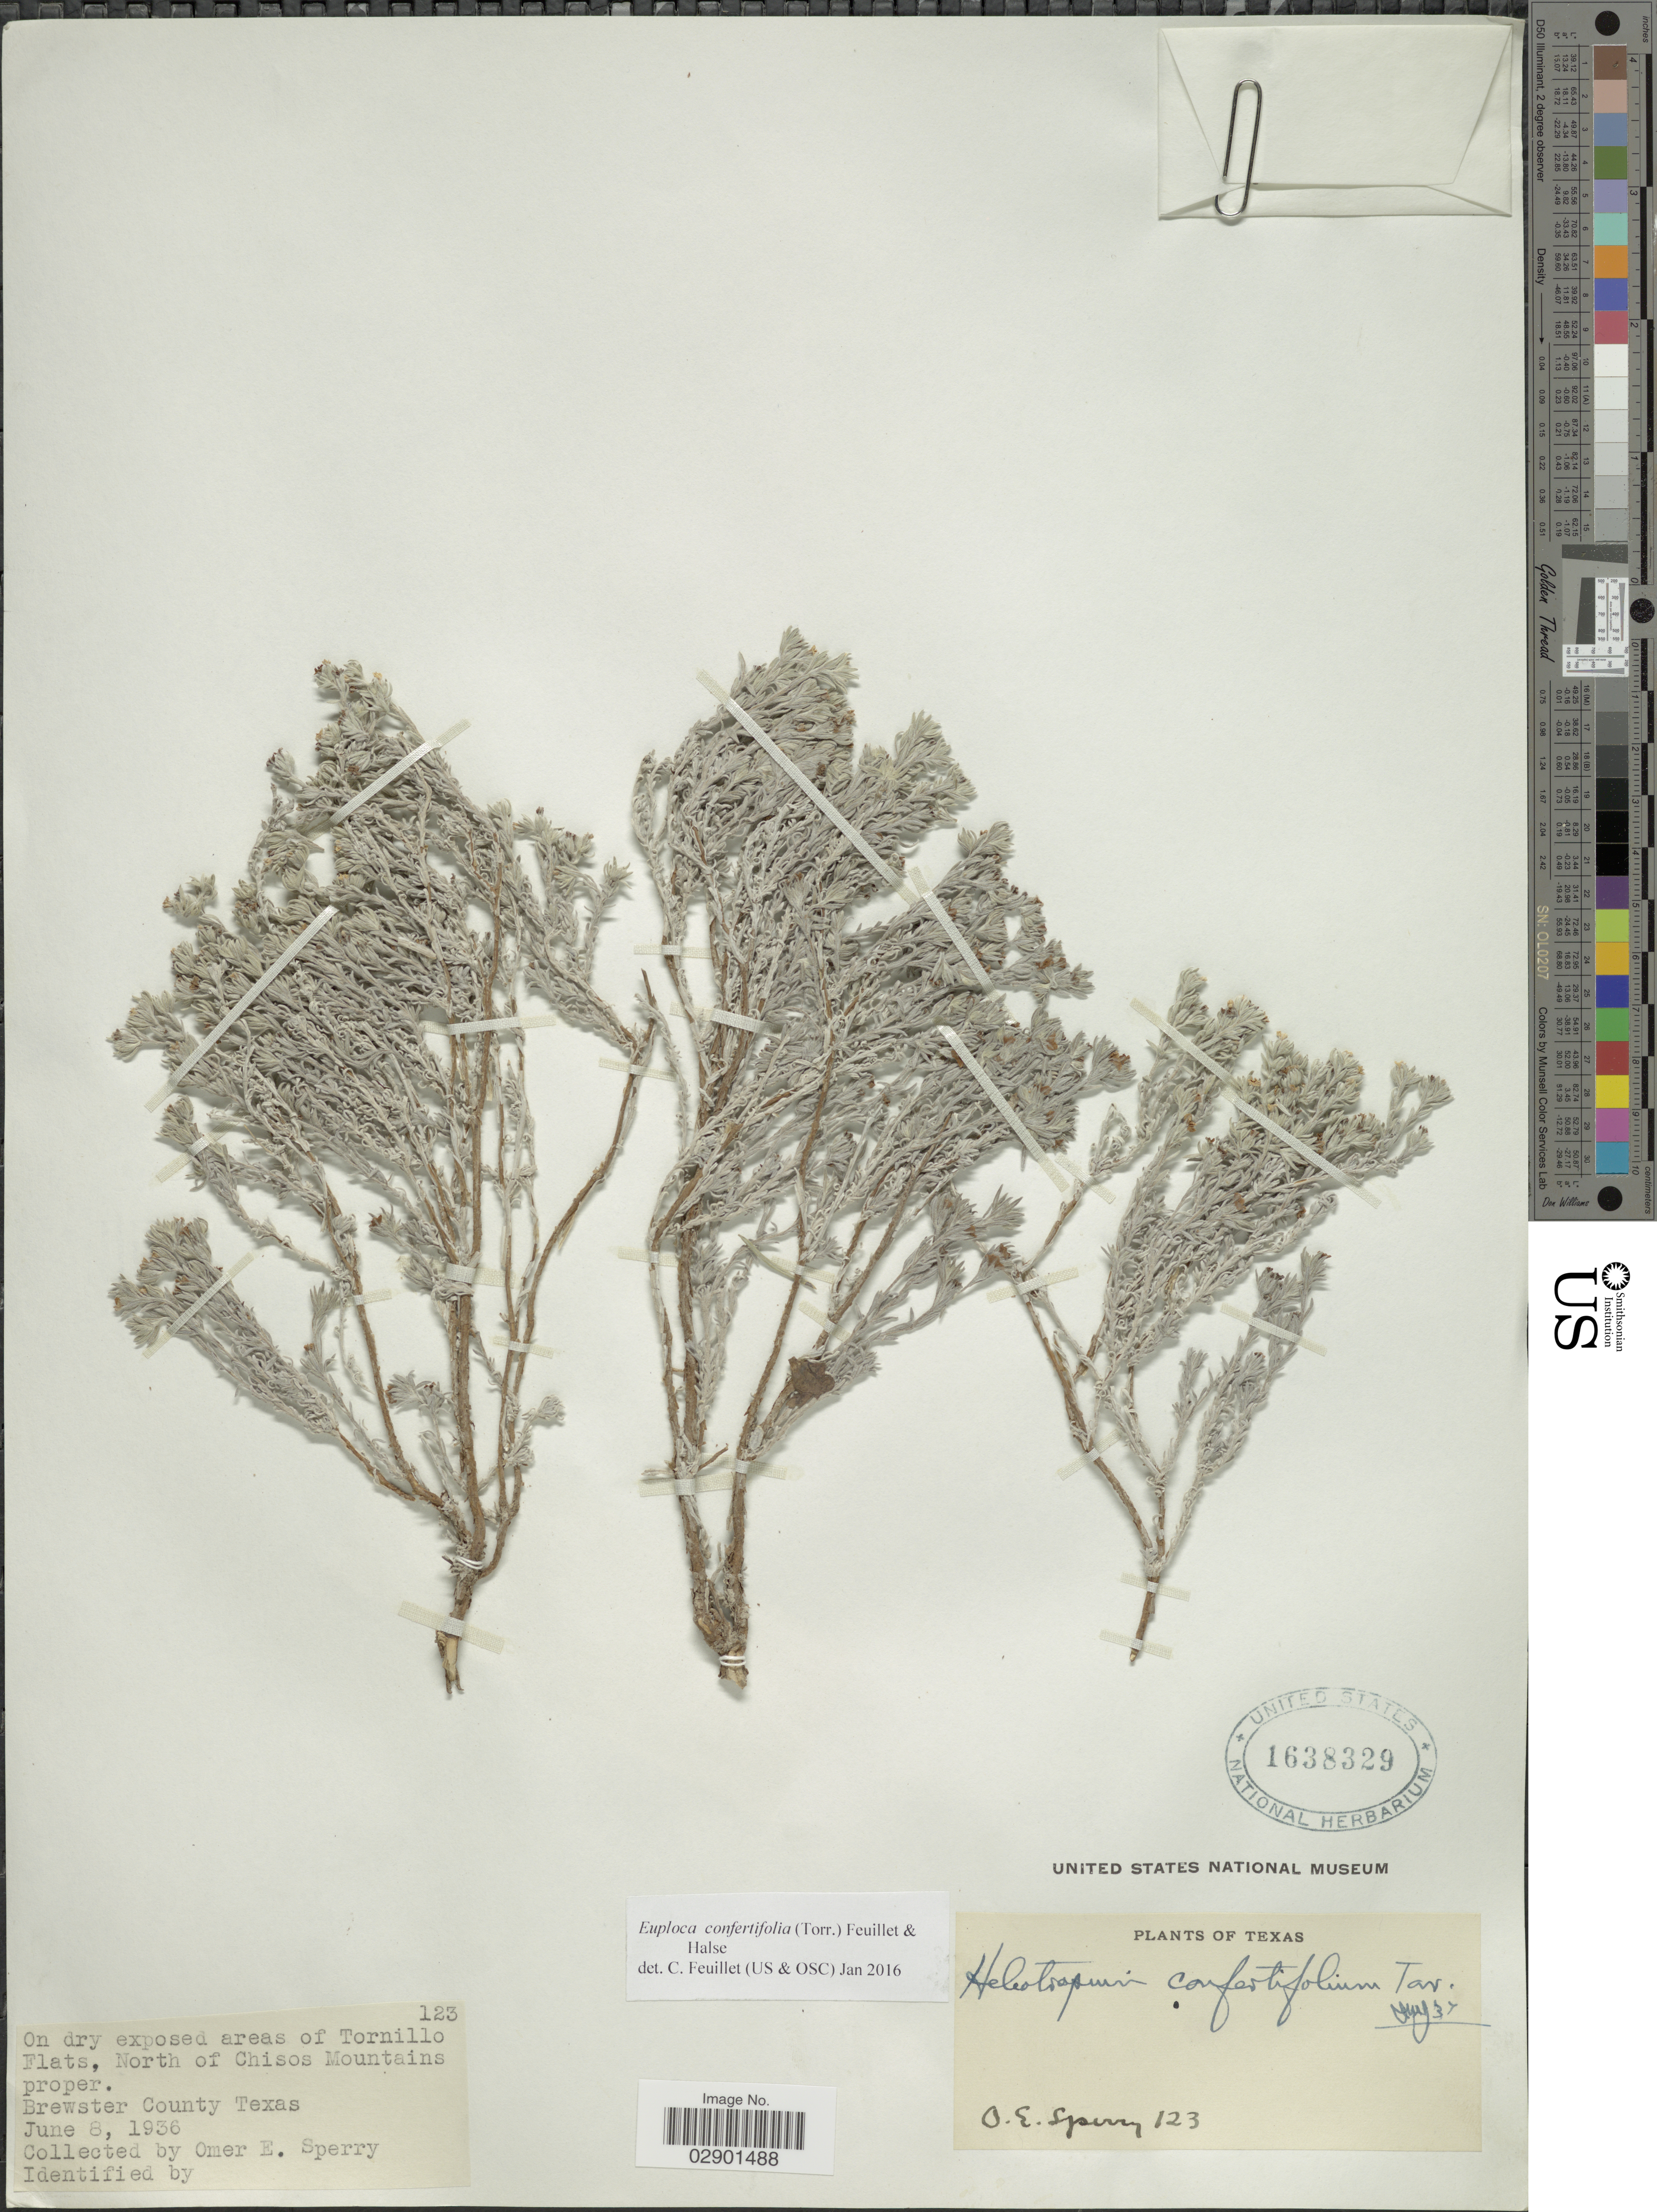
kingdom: Plantae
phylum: Tracheophyta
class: Magnoliopsida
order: Boraginales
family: Heliotropiaceae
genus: Euploca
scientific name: Euploca confertifolium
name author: (Torr.) Feuillet & Halse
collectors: O. E. Sperry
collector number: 123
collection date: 1936-06-08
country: United States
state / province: Texas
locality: On dry exposed areas of Tornillo Flats, North of Chisos Mountains proper. Brewster County.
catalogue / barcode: US 1638329